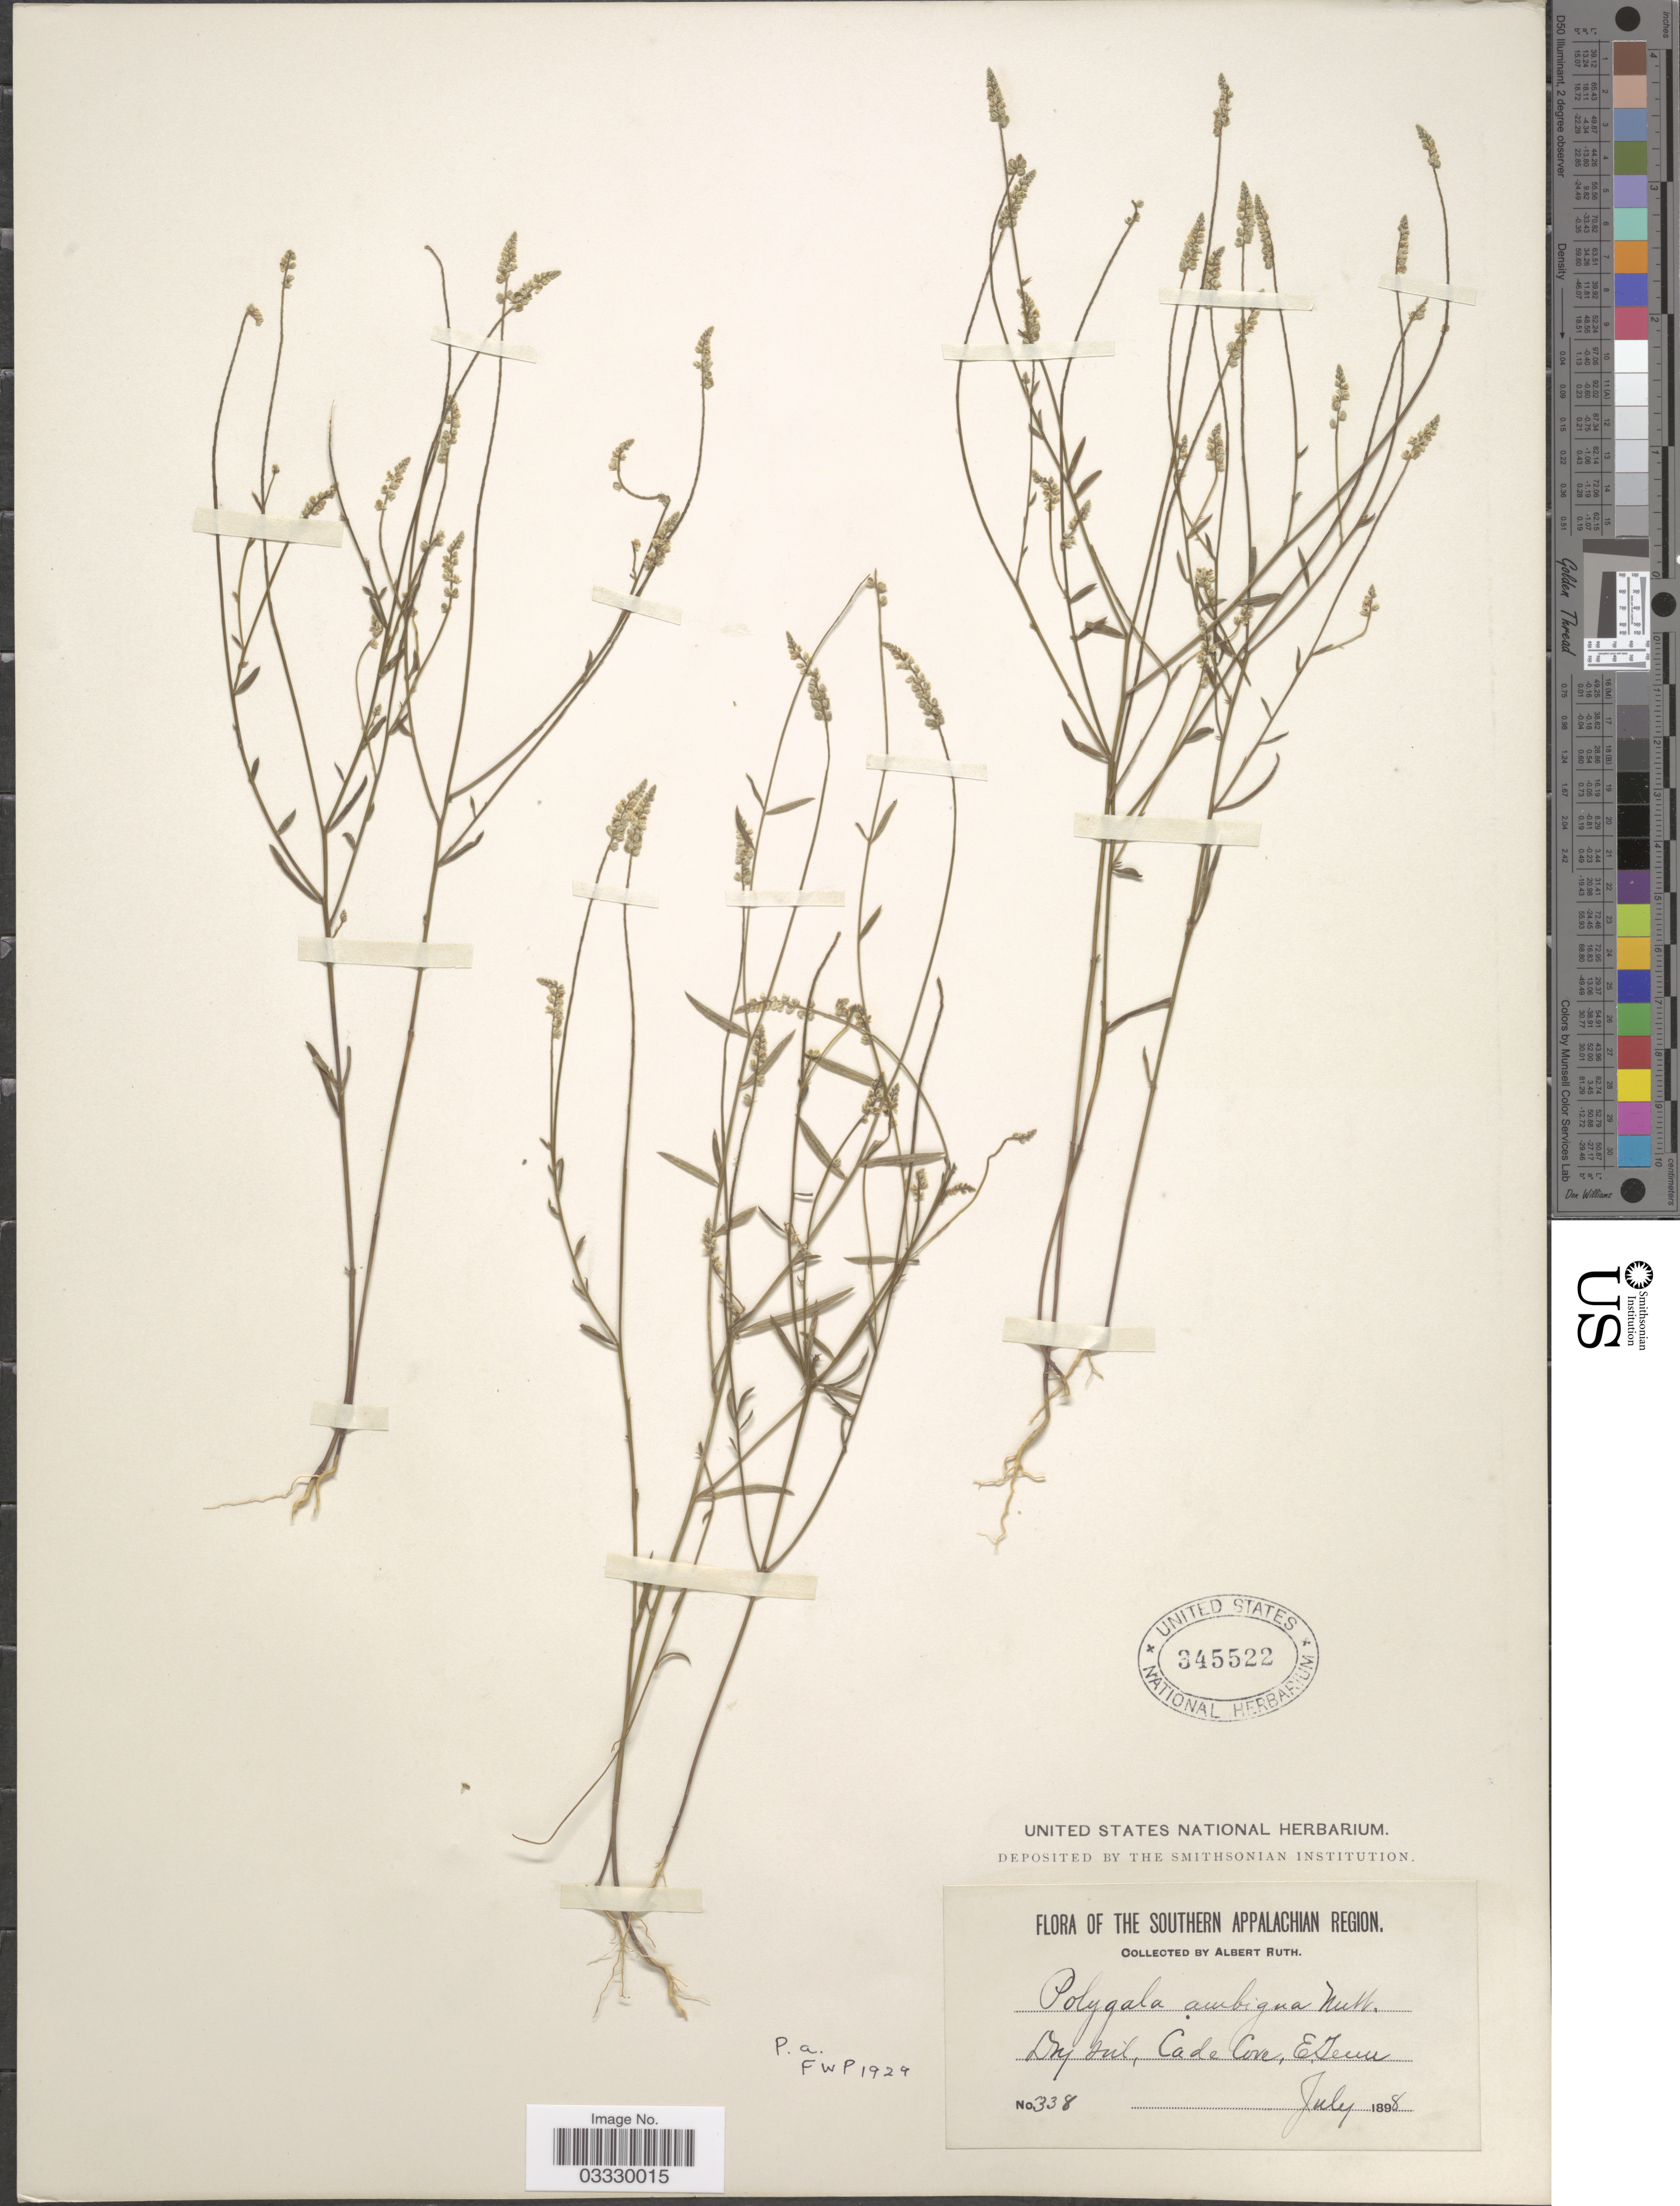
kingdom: Plantae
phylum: Tracheophyta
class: Magnoliopsida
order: Fabales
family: Polygalaceae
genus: Polygala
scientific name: Polygala ambigua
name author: Nutt.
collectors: A. Ruth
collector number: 338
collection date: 1898-07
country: United States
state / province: Tennessee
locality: Southern Appalachian Region. Cade Cove, E. Tenn.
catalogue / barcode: US 345522